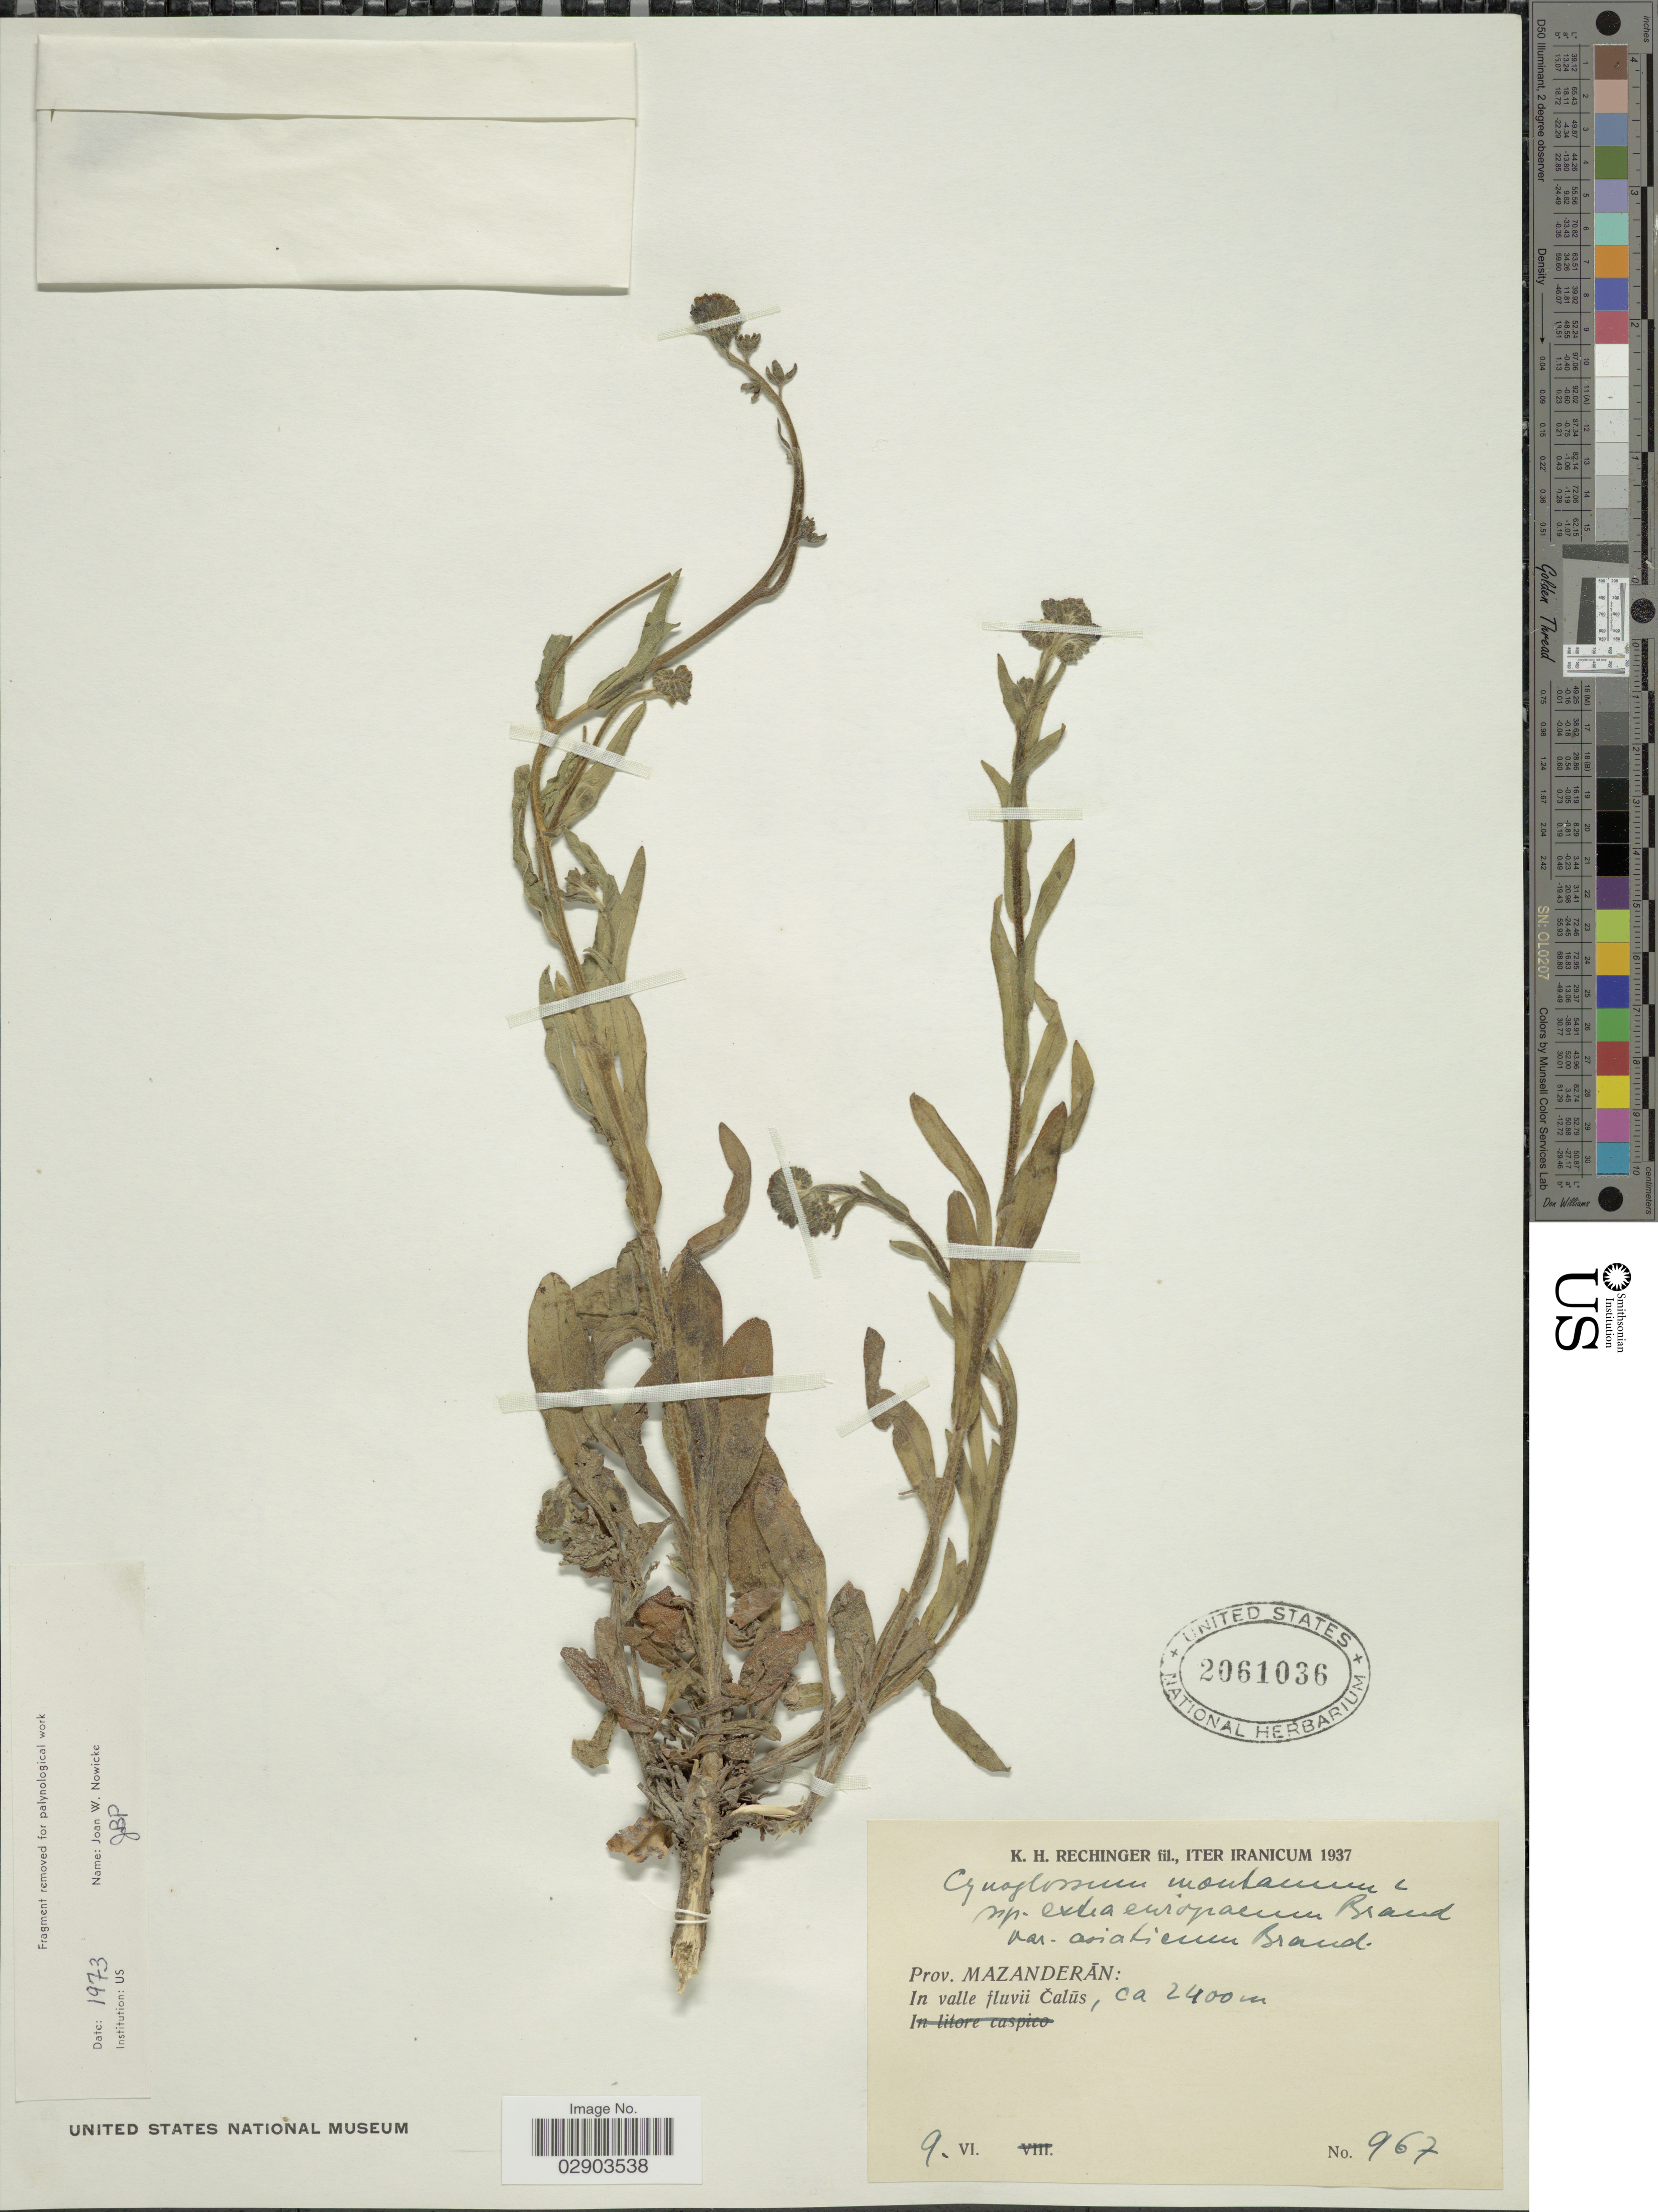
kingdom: Plantae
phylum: Tracheophyta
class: Magnoliopsida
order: Boraginales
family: Boraginaceae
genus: Cynoglossum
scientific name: Cynoglossum montanum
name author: L.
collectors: K. H. Rechinger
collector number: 967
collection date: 1937-06-09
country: Iran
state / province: Mazandaran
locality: Prov. Mazanderan: In valle fluvii Calus.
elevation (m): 2400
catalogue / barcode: US 2061036